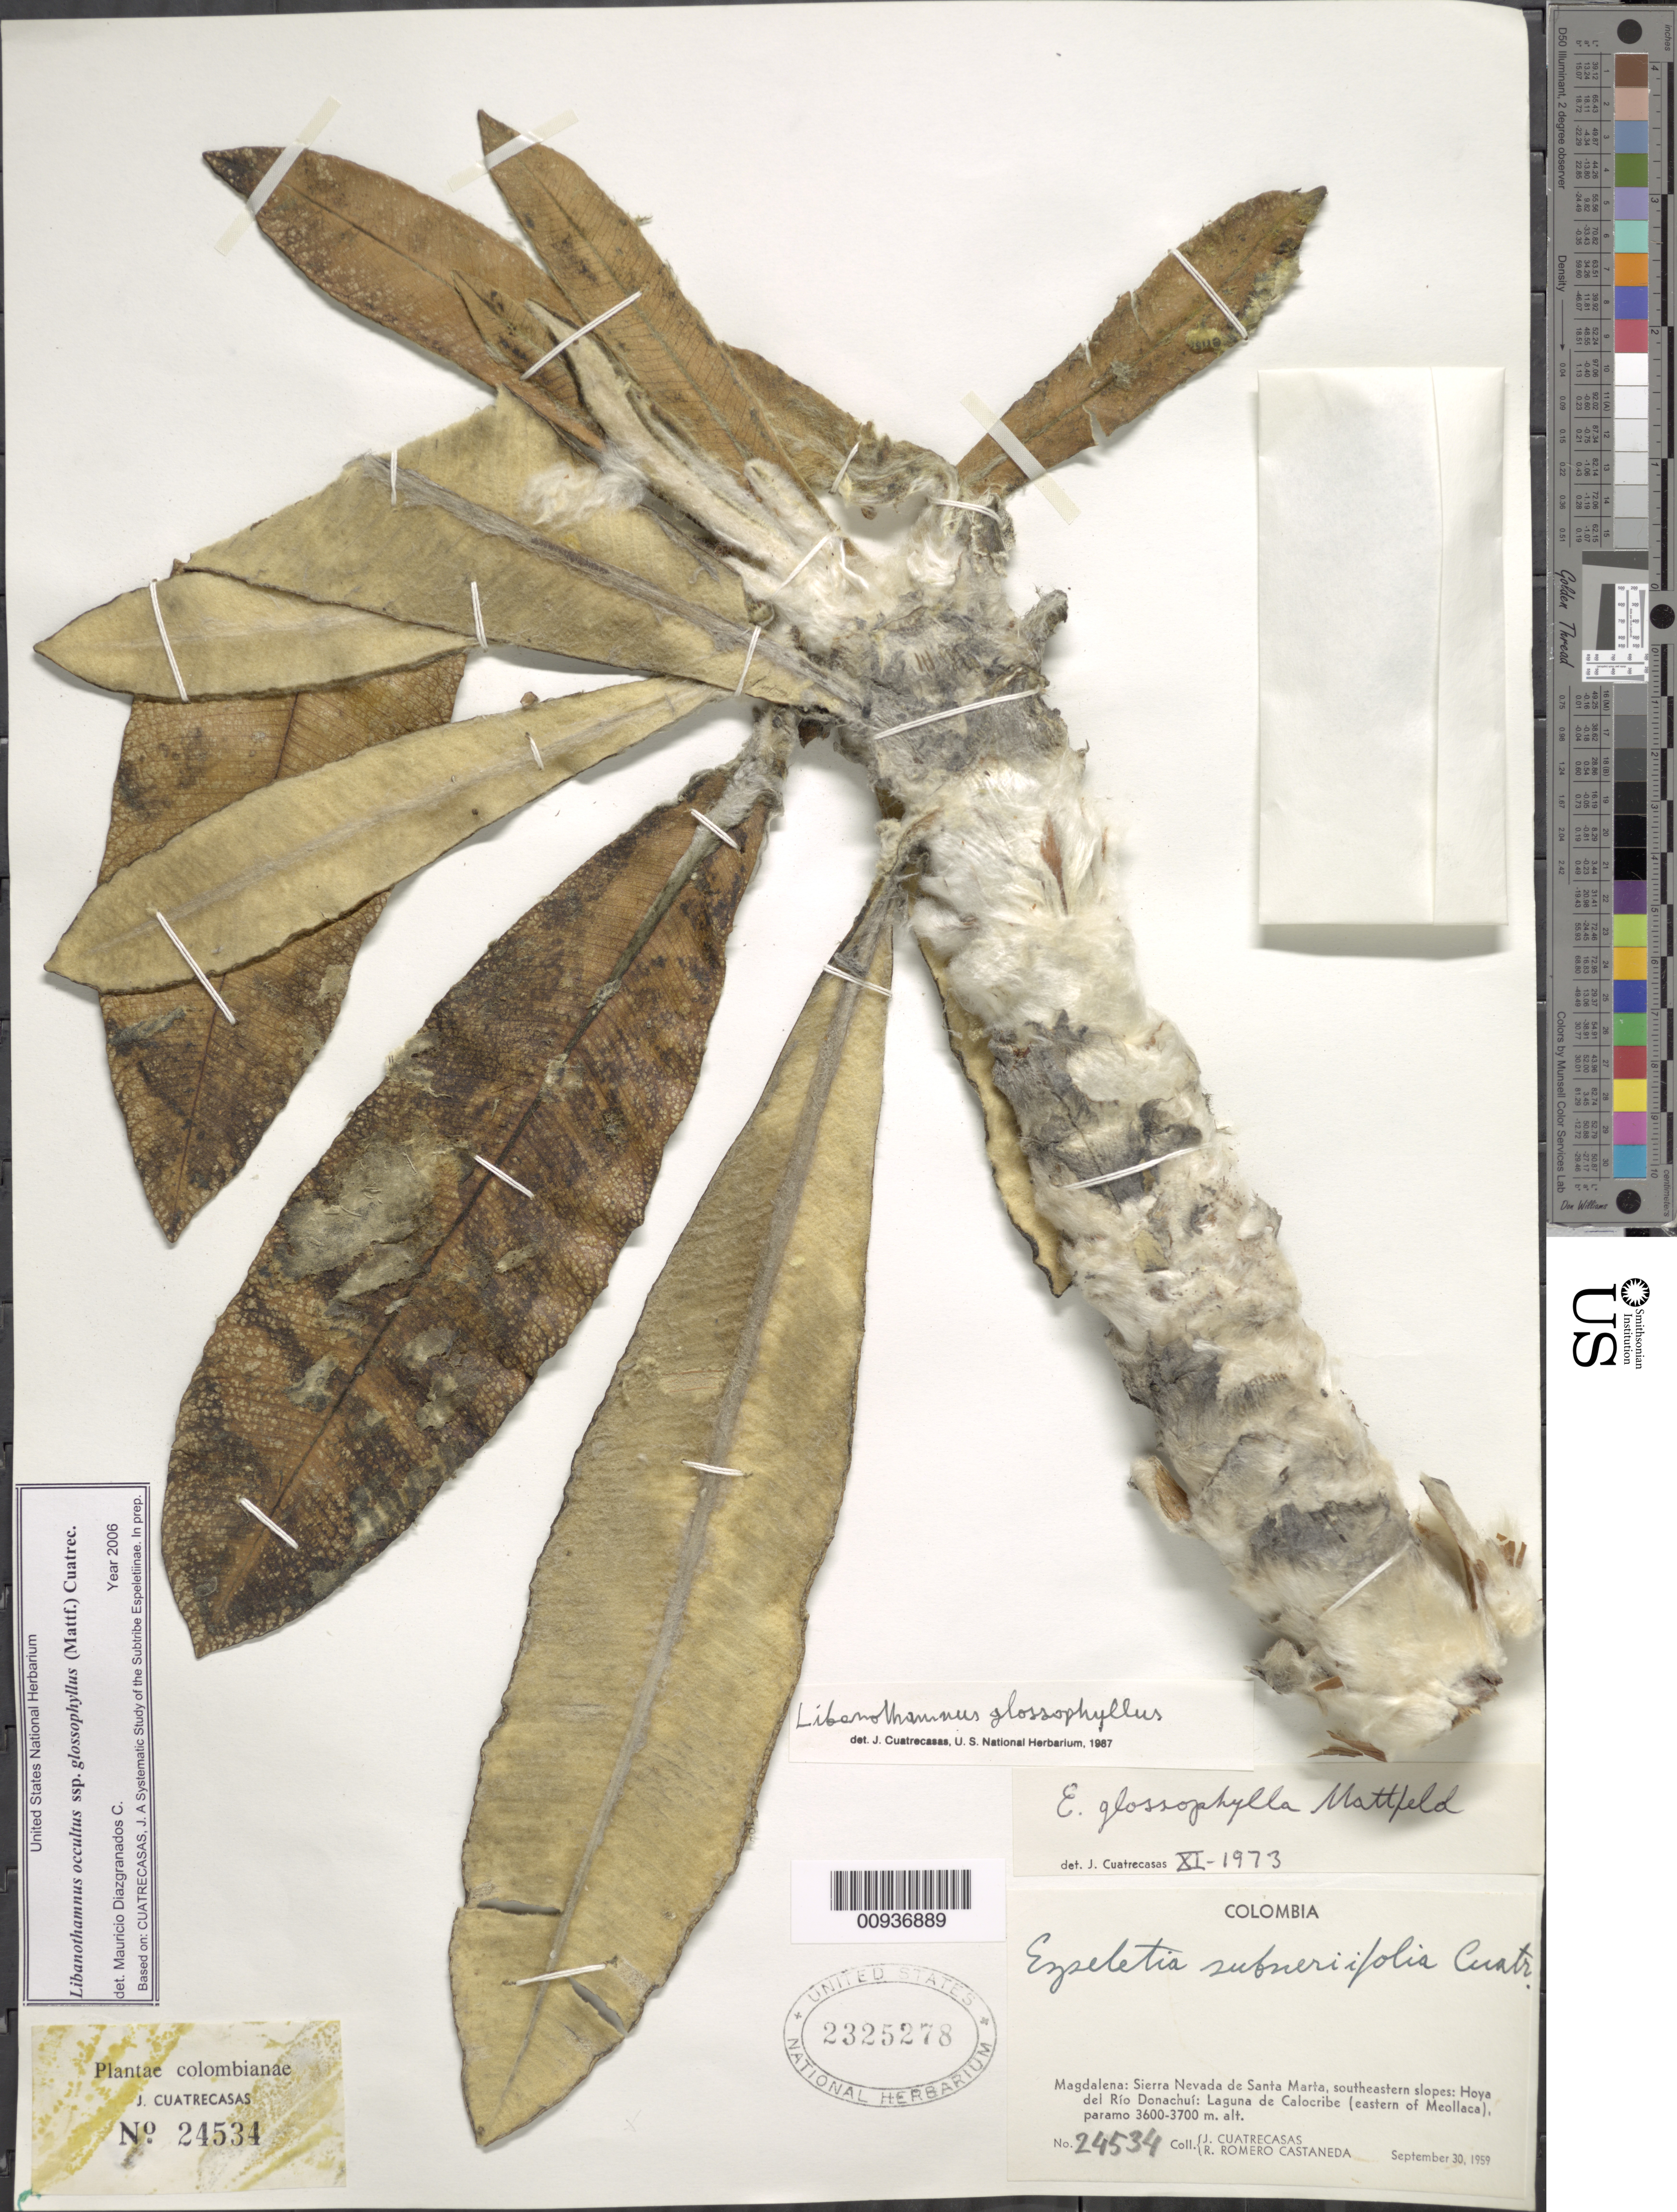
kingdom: Plantae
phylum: Tracheophyta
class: Magnoliopsida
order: Asterales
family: Asteraceae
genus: Libanothamnus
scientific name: Libanothamnus occultus subsp. glossophyllus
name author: (Mattf.) Cuatrec.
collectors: J. Cuatrecasas & R. Romero Castañeda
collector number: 24534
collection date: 1959-09-30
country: Colombia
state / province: Magdalena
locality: Sierra Nevada de Santa Marta, southeastern slopes, Hoya del Rio Donachui, Laguna de Calocribe (eastern of Meollaca)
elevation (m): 3600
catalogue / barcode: US 2325278